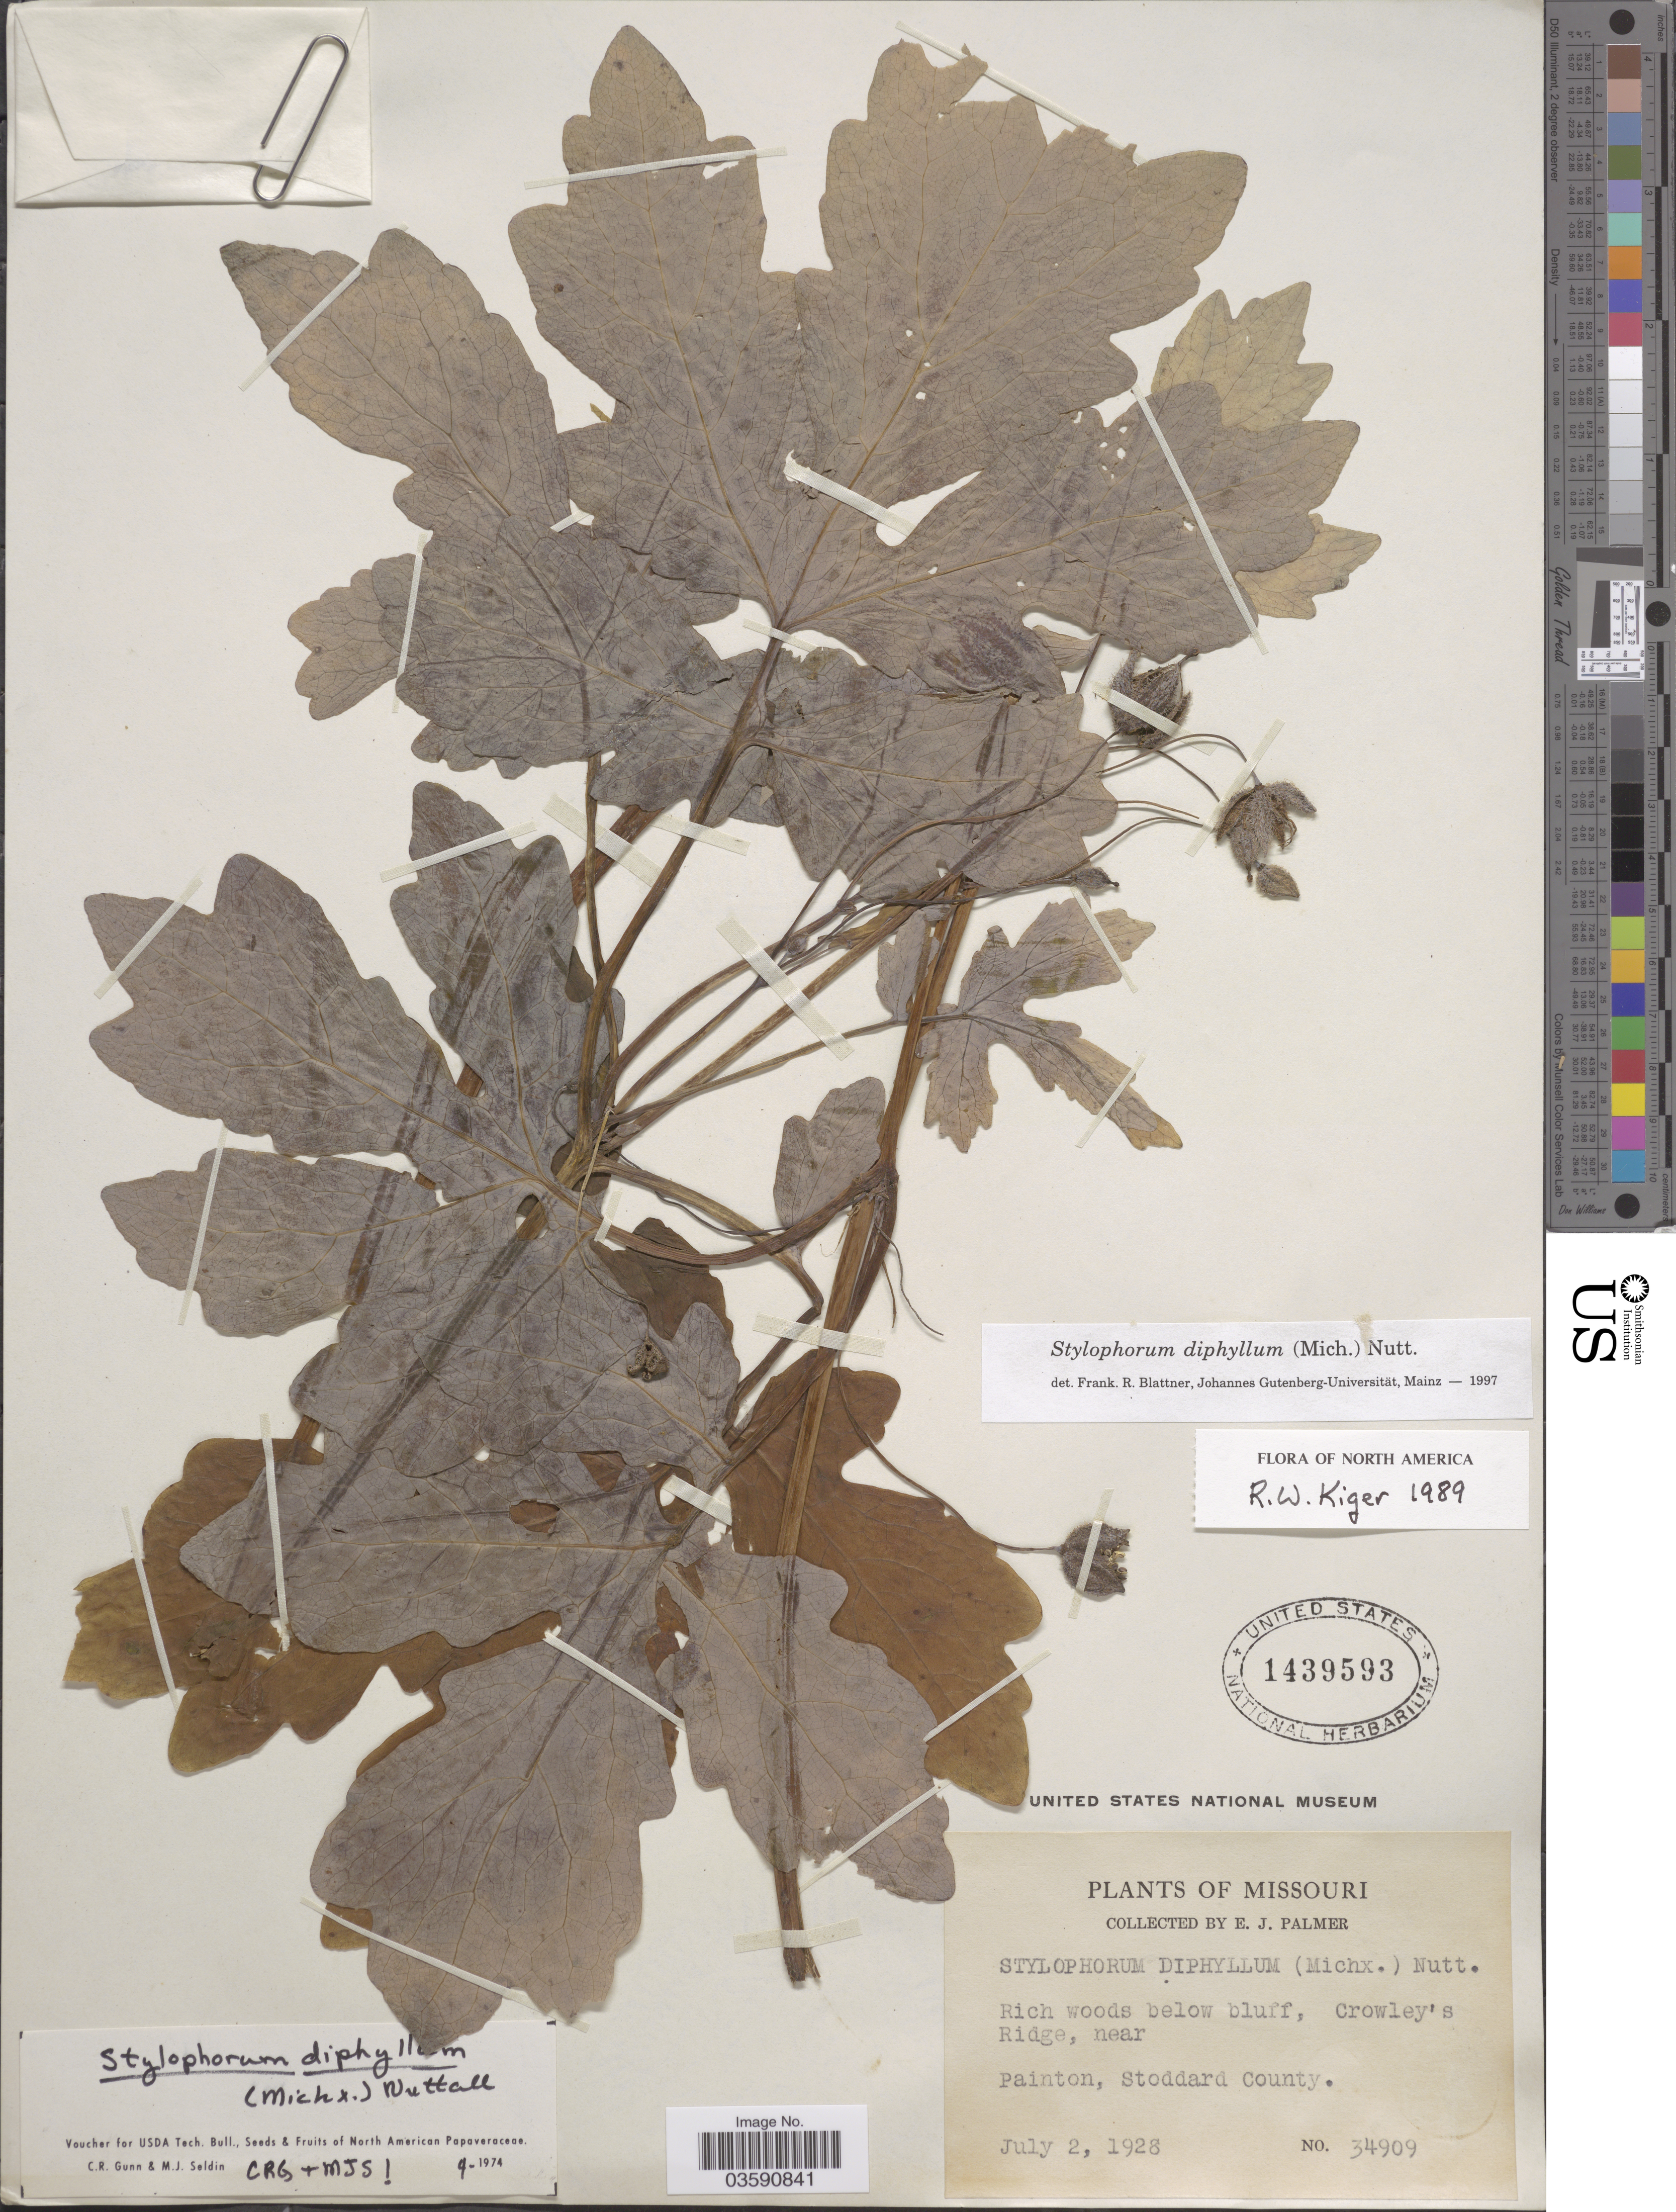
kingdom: Plantae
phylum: Tracheophyta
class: Magnoliopsida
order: Ranunculales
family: Papaveraceae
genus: Stylophorum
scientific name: Stylophorum diphyllum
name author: (Michx.) Nutt.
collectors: E. J. Palmer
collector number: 34909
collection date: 1928-07-02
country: United States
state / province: Missouri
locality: Rich woods below bluff, Crowley's Ridge, near Painton, Stoddard County.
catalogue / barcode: US 1439593